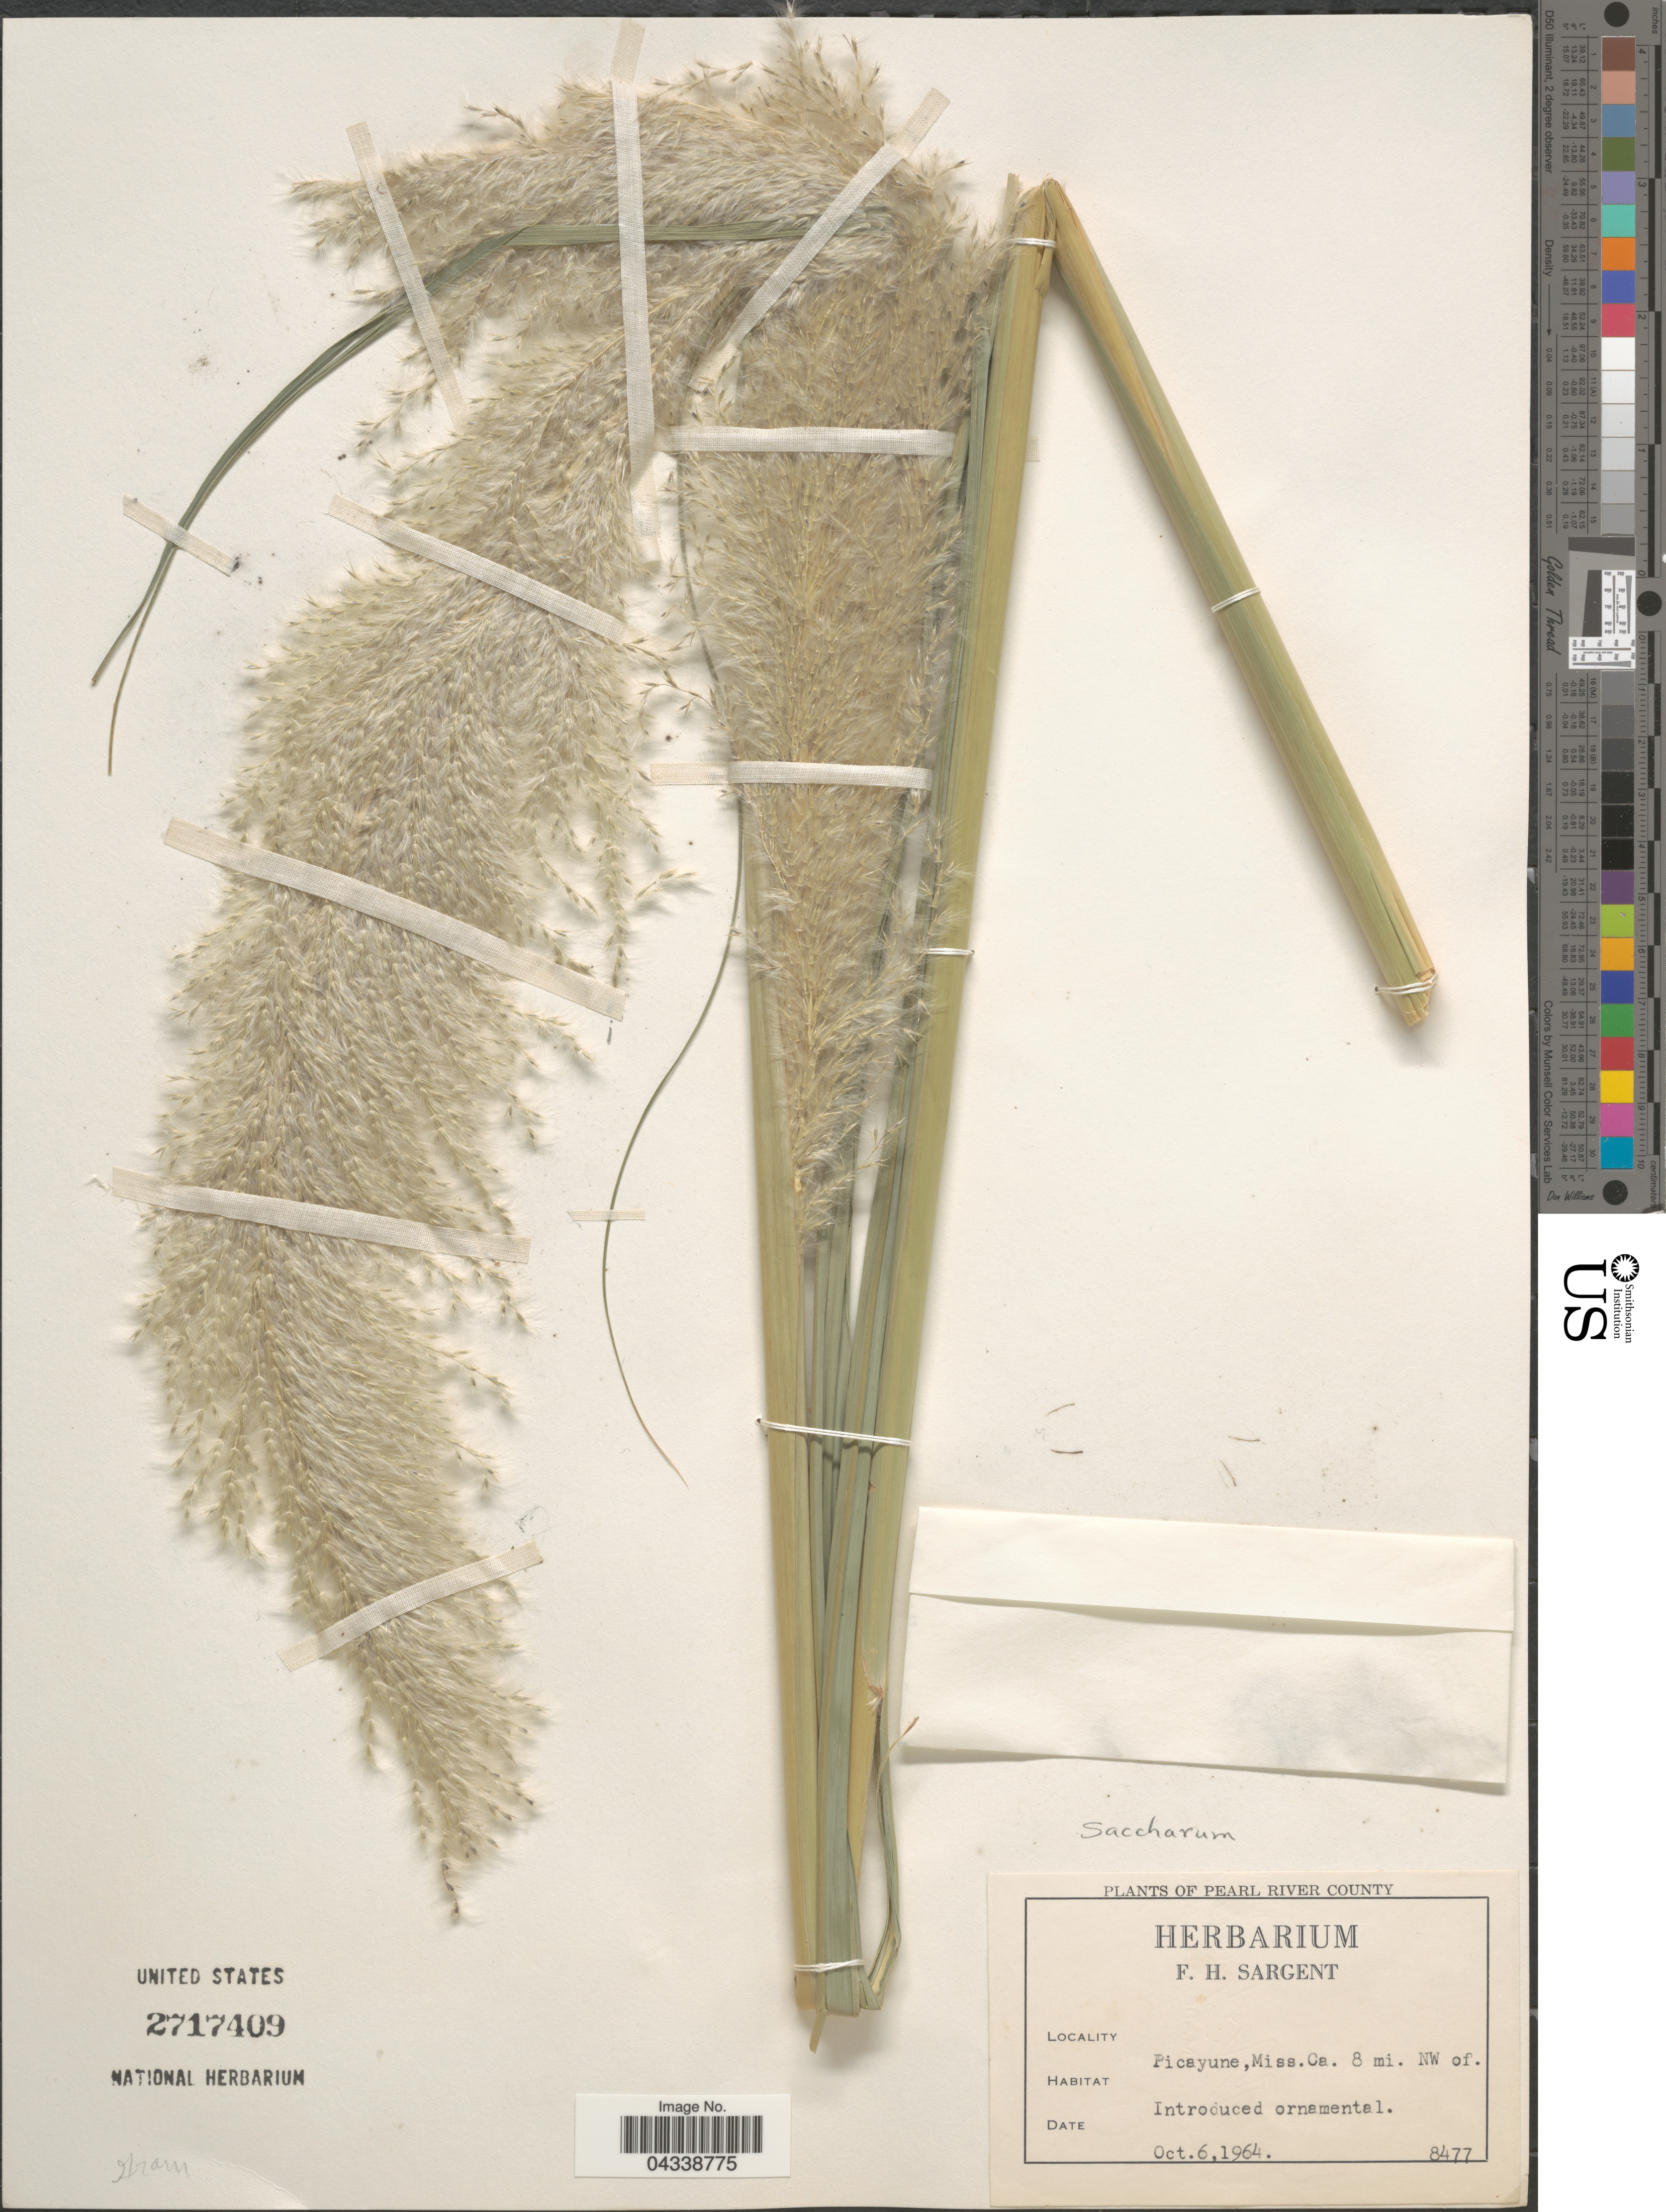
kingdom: Plantae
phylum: Tracheophyta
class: Liliopsida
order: Poales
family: Poaceae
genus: Saccharum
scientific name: Saccharum sp.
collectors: Ex herb. F. H. Sargent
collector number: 8477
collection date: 1964-10-06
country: United States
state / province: Mississippi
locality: Pearl River County. Picayune,Ca. 8mi. NW of.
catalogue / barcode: US 2717409